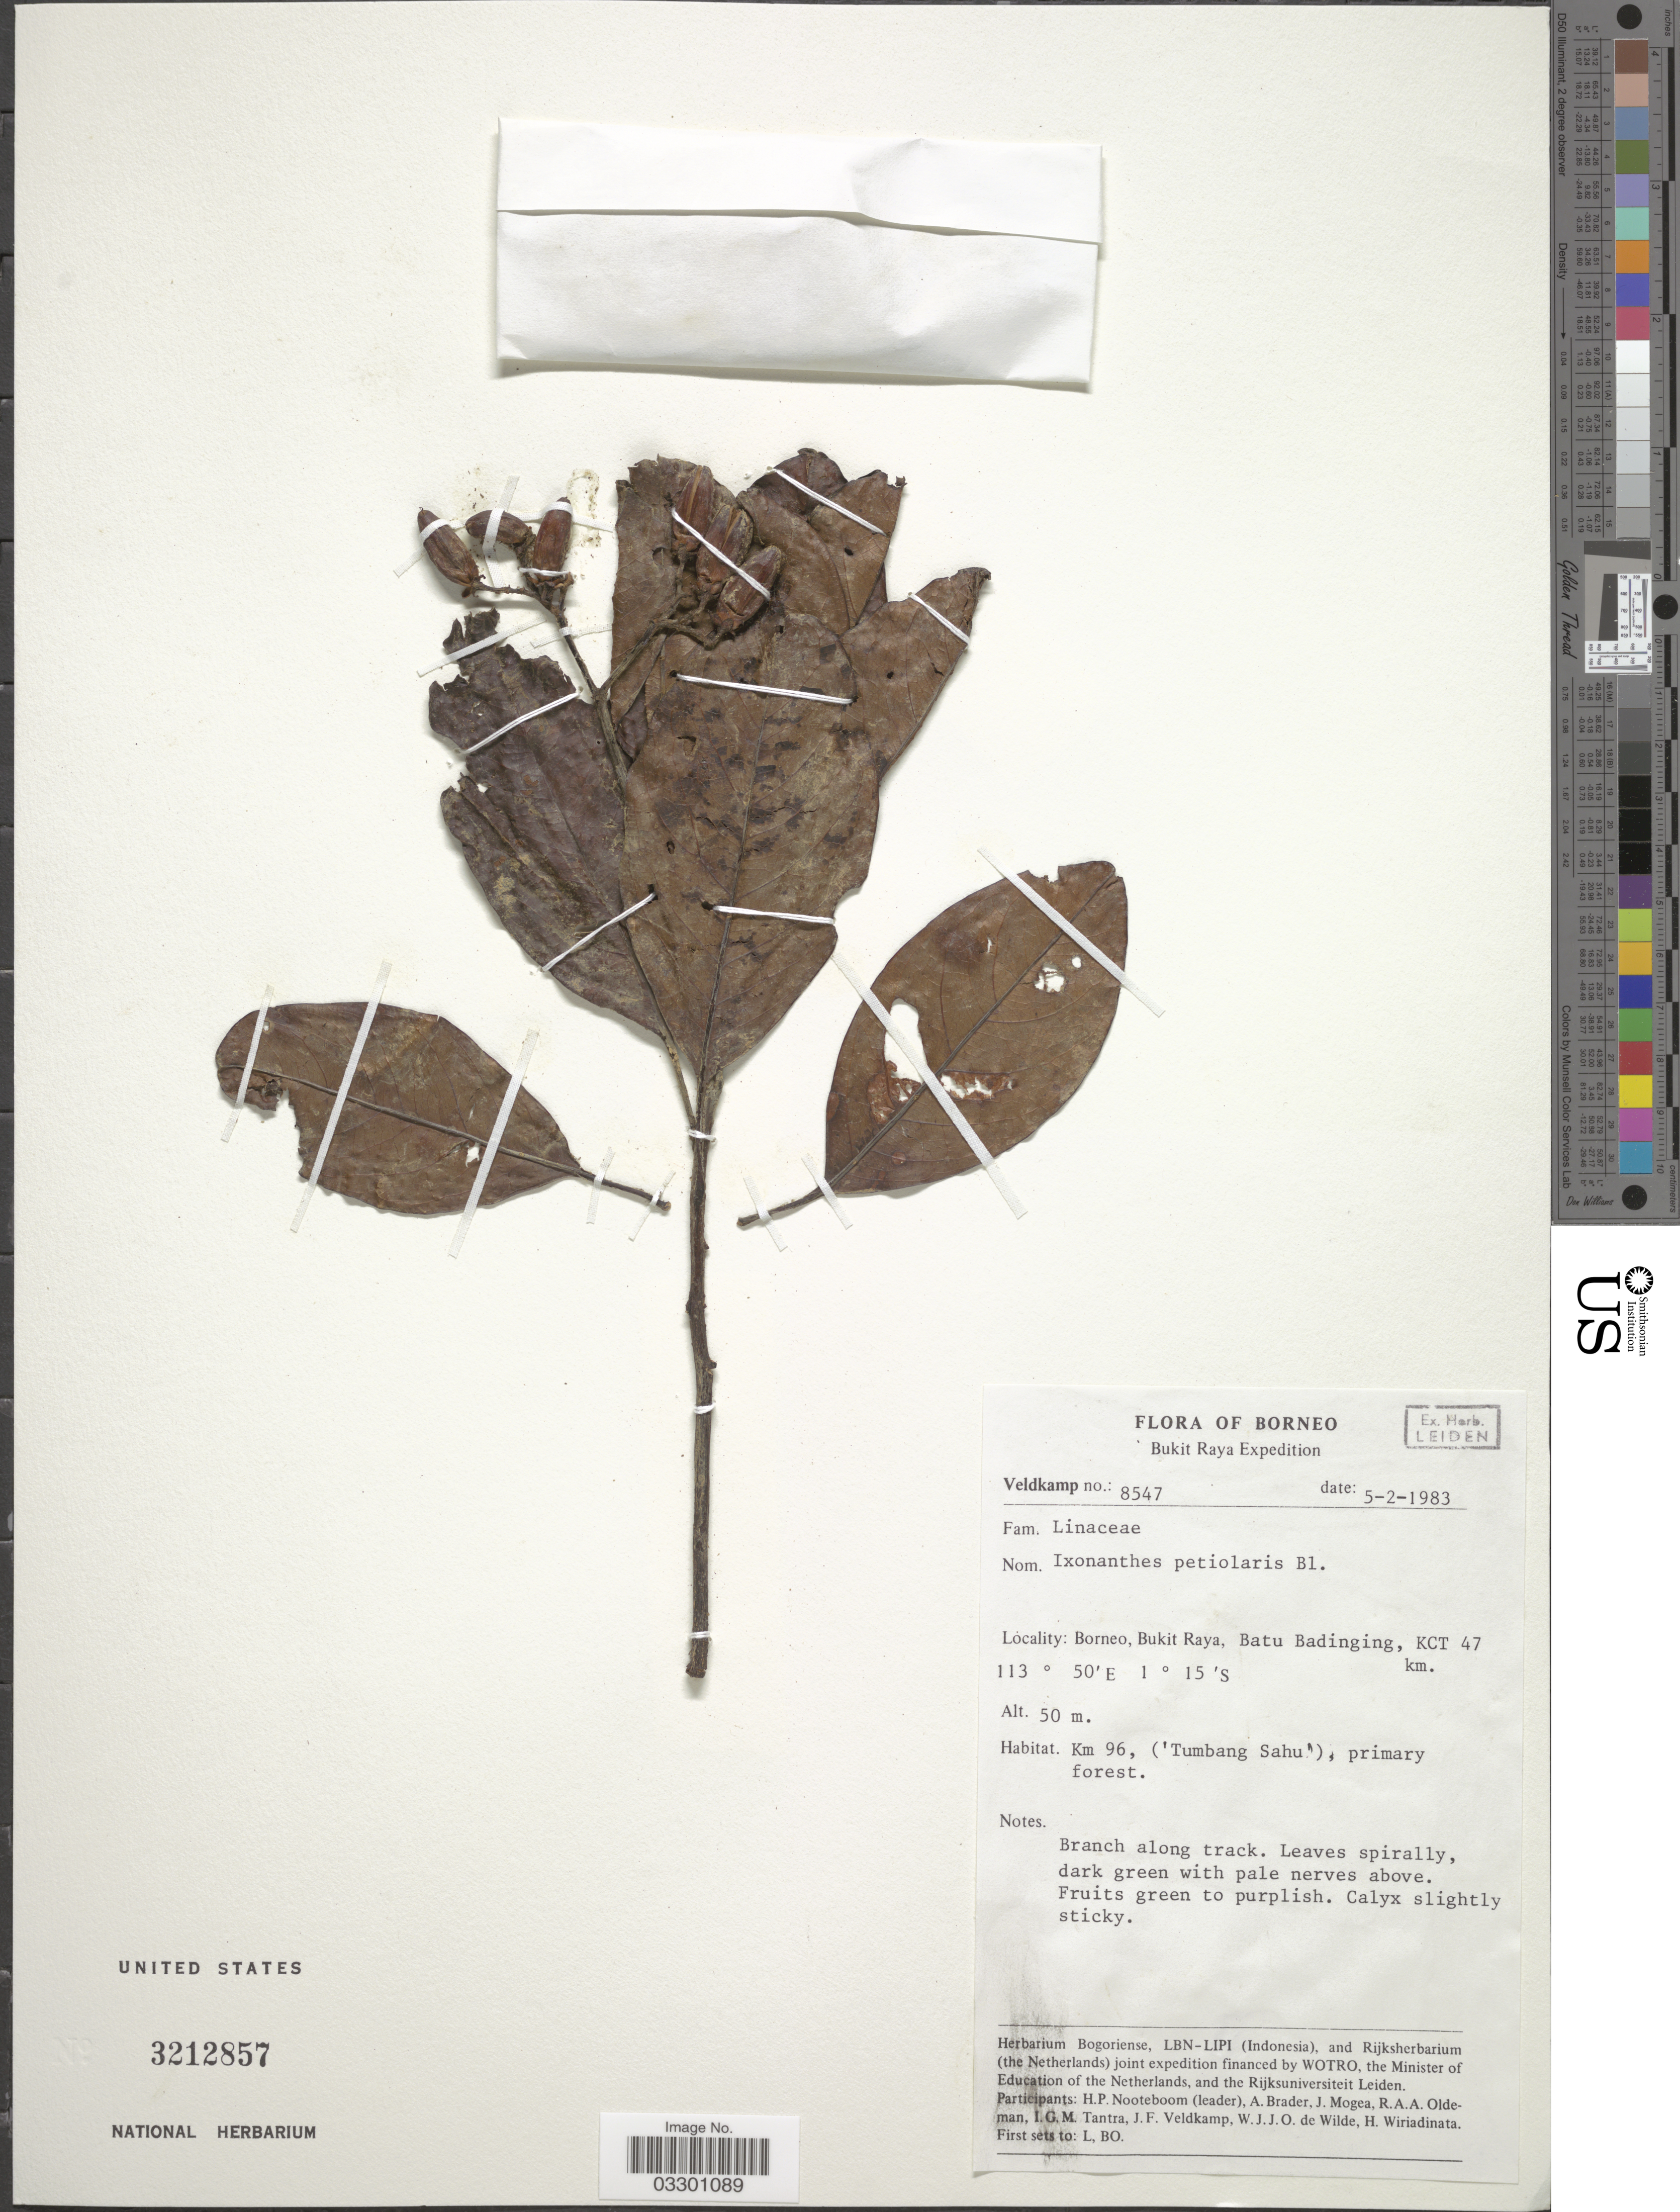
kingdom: Plantae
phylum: Tracheophyta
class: Magnoliopsida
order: Malpighiales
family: Ixonanthaceae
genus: Ixonanthes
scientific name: Ixonanthes petiolaris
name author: Blume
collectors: J. F. Veldkamp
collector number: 8547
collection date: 1983-02-05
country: Indonesia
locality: Borneo. Bukit Raya, Batu Badinging, KCT 47 km.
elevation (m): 50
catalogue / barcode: US 3212857